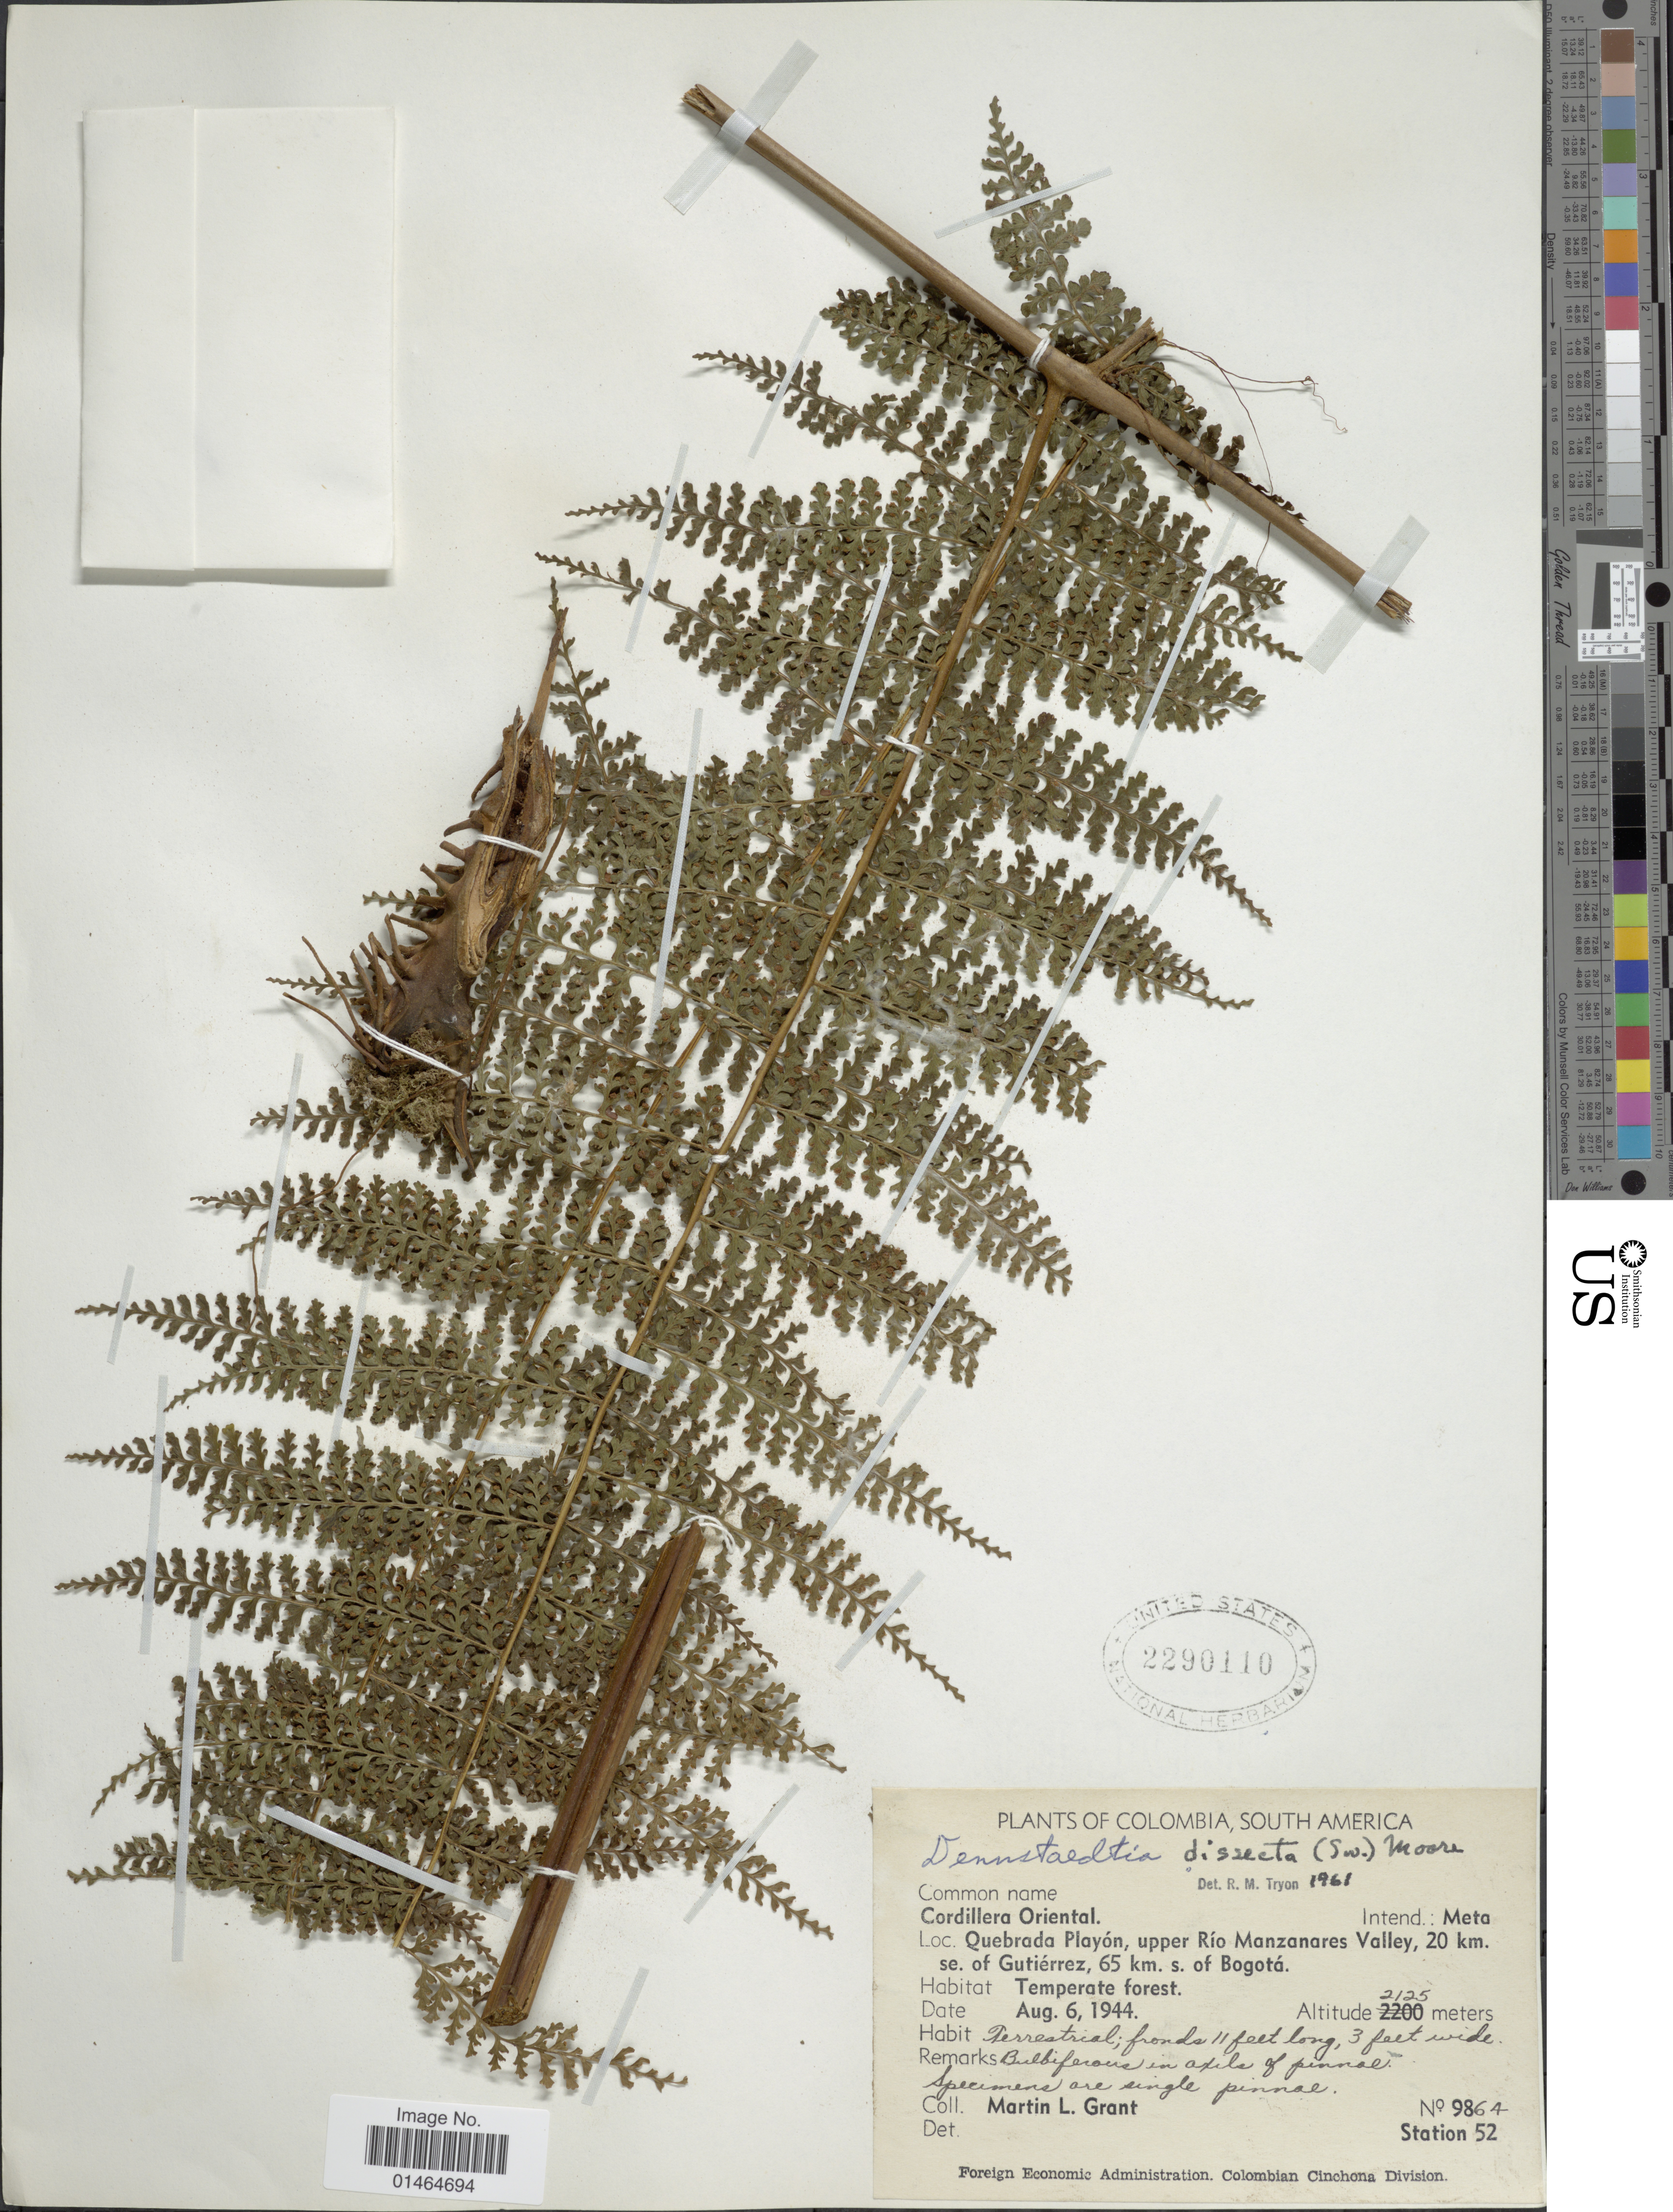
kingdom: Plantae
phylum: Tracheophyta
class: Polypodiopsida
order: Polypodiales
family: Dennstaedtiaceae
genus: Dennstaedtia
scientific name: Dennstaedtia dissecta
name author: (Sw.) T. Moore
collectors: M. L. Grant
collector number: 9864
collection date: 1944-08-06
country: Colombia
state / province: Meta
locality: Cordillera Oriental. Quebrada Playón, upper Río Manzanares Valley, 20 km. se. of Gutiérrez, 65 km. s. of Bogotá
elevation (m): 2125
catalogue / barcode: US 2290110